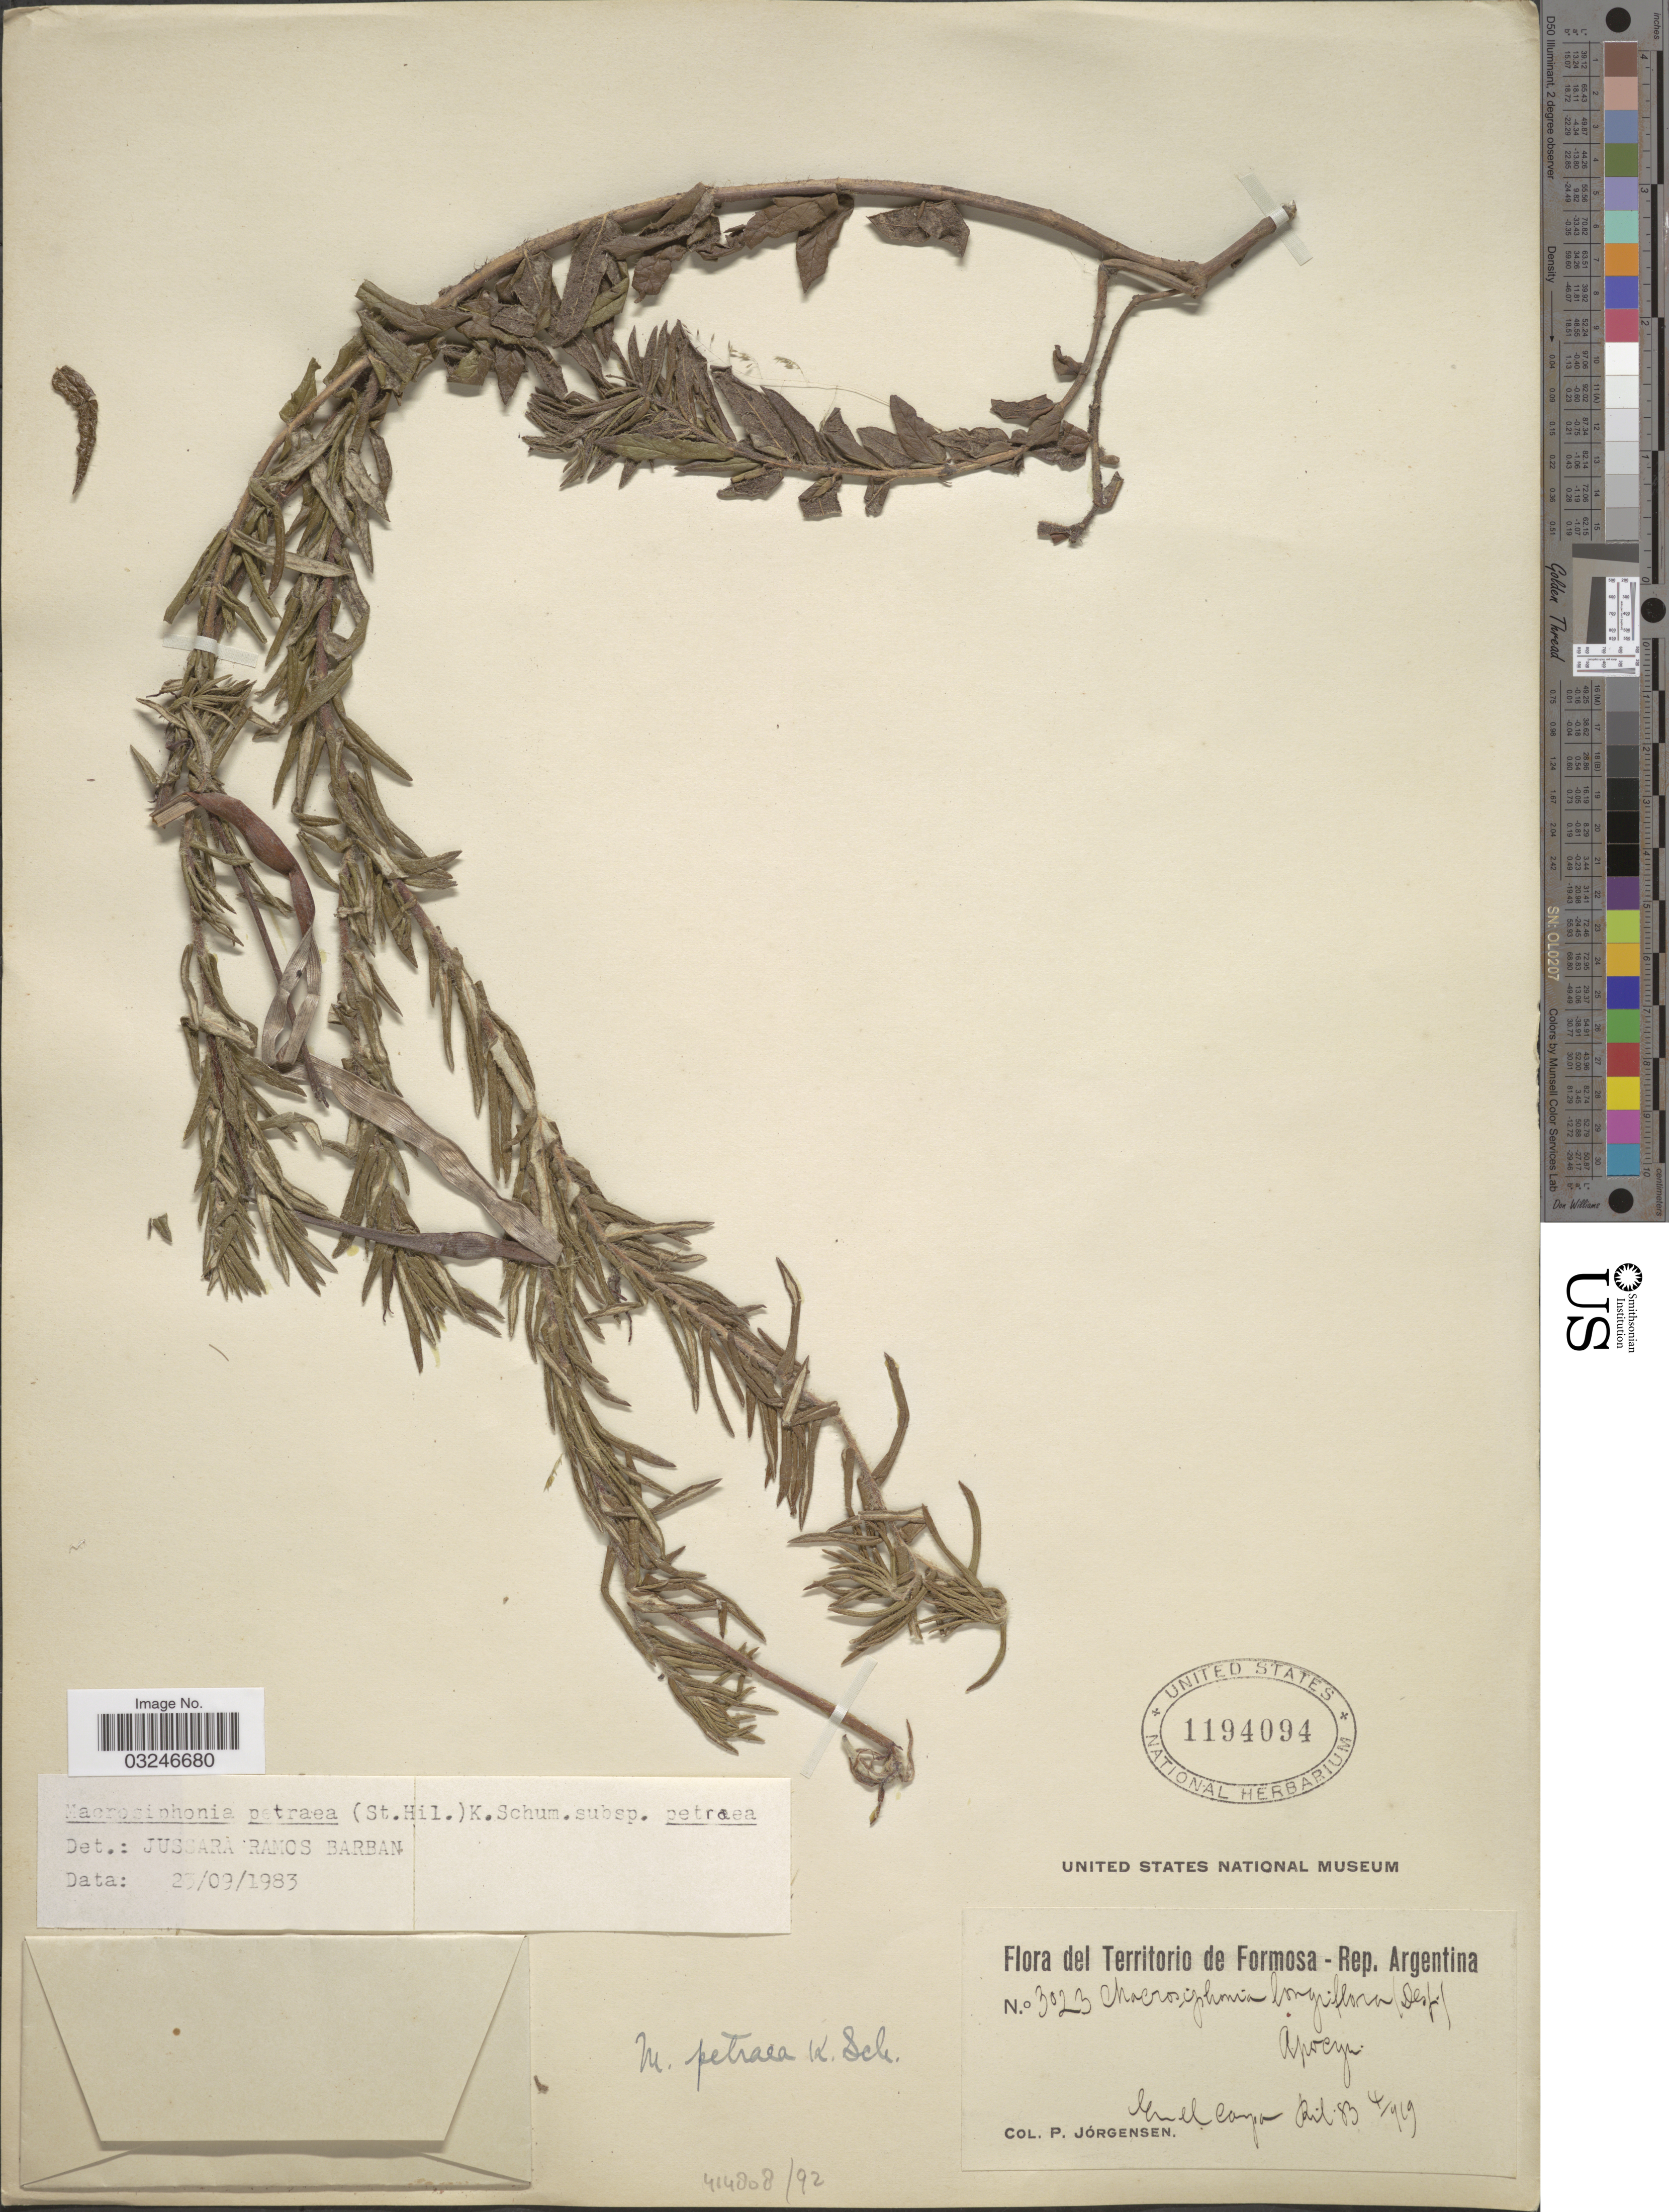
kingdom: Plantae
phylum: Tracheophyta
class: Magnoliopsida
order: Gentianales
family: Apocynaceae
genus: Macrosiphonia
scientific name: Macrosiphonia petraea subsp. petraea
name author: (A. St.-Hil.) Kuntze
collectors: P. Jörgensen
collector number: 3023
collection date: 1919-04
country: Argentina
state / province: Formosa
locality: Territorio de Formosa. En el campo kil. 83.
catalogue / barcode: US 1194094